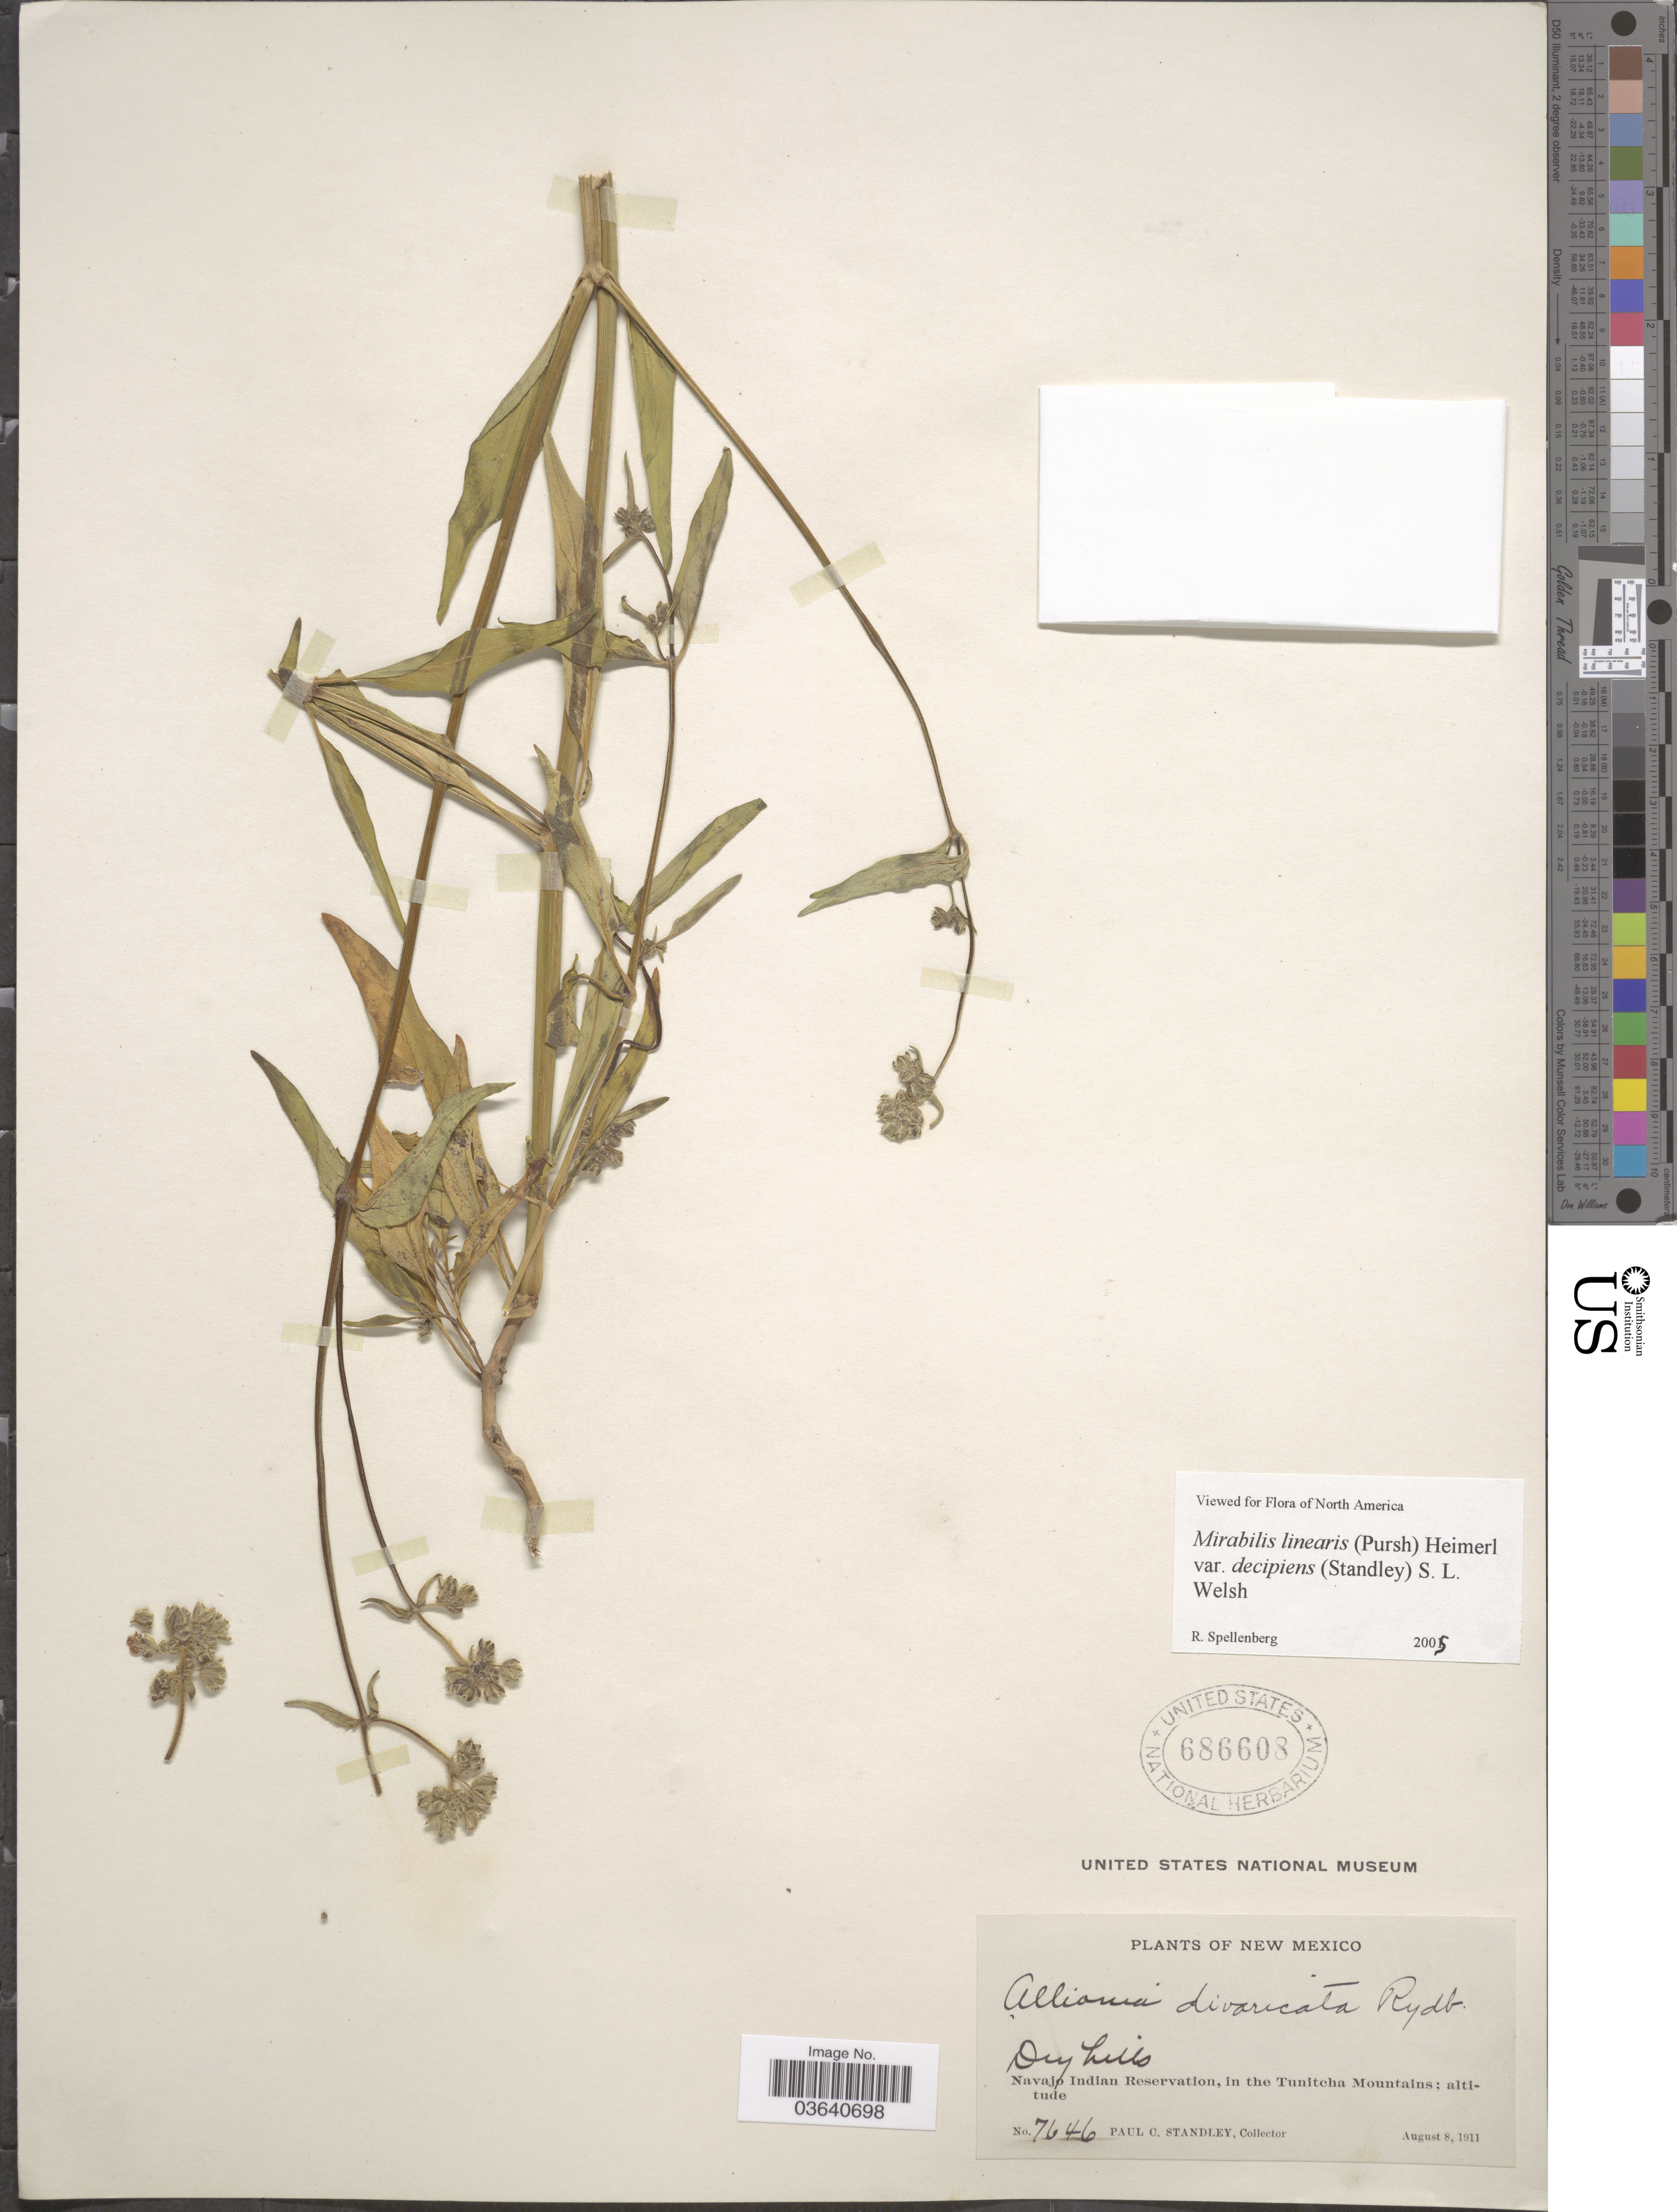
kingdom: Plantae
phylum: Tracheophyta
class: Magnoliopsida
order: Caryophyllales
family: Nyctaginaceae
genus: Mirabilis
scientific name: Mirabilis linearis var. decipiens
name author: (Standl.) S.L. Welsh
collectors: P. C. Standley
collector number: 7646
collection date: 1911-08-08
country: United States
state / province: New Mexico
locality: Navajo Indian Reservation, in the Tunitcha Mountains.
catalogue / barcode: US 686608